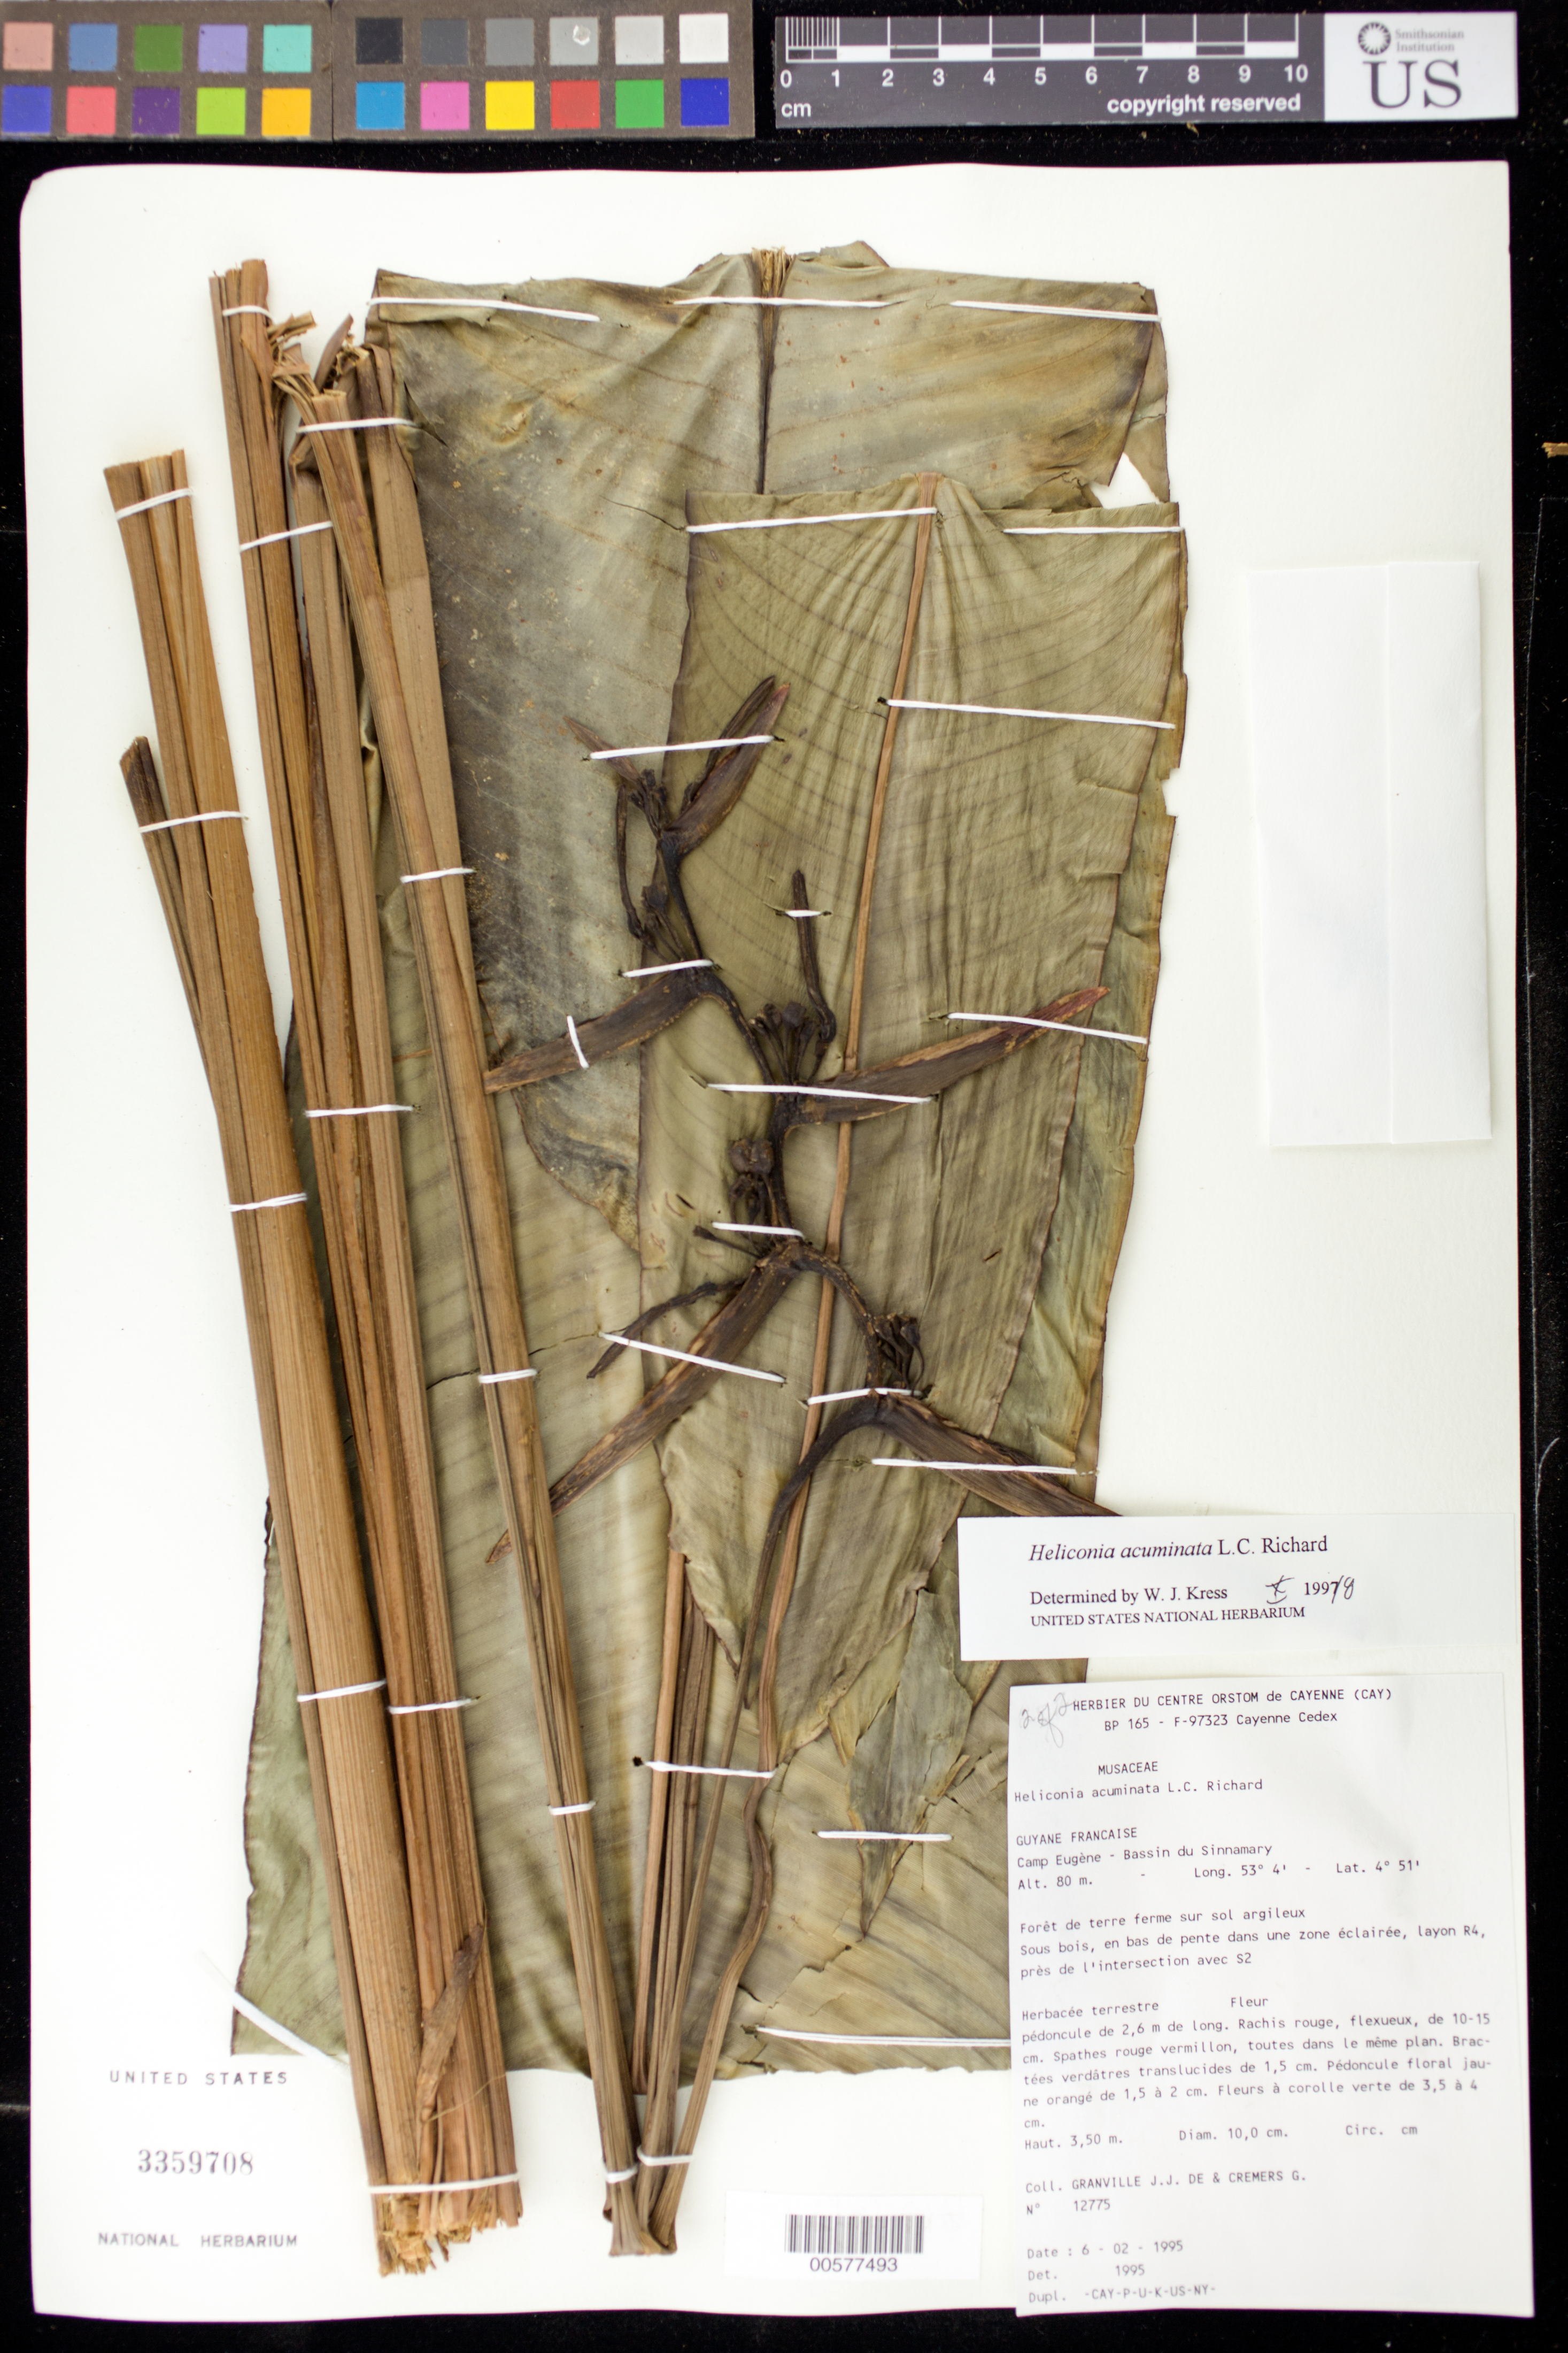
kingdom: Plantae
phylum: Tracheophyta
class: Liliopsida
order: Zingiberales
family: Heliconiaceae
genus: Heliconia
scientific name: Heliconia acuminata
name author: A. Rich.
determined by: Granville, J. J. de, (CAY), Institut de Recherche pour le Developpement (IRD) (FRENCH GUIANA)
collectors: J.-J. de Granville & G. Cremers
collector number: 12775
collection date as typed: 06 Feb 1995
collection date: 1995-02-06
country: French Guiana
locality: Camp Eugene, Sinnamary basin.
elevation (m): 80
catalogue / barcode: US 3359708